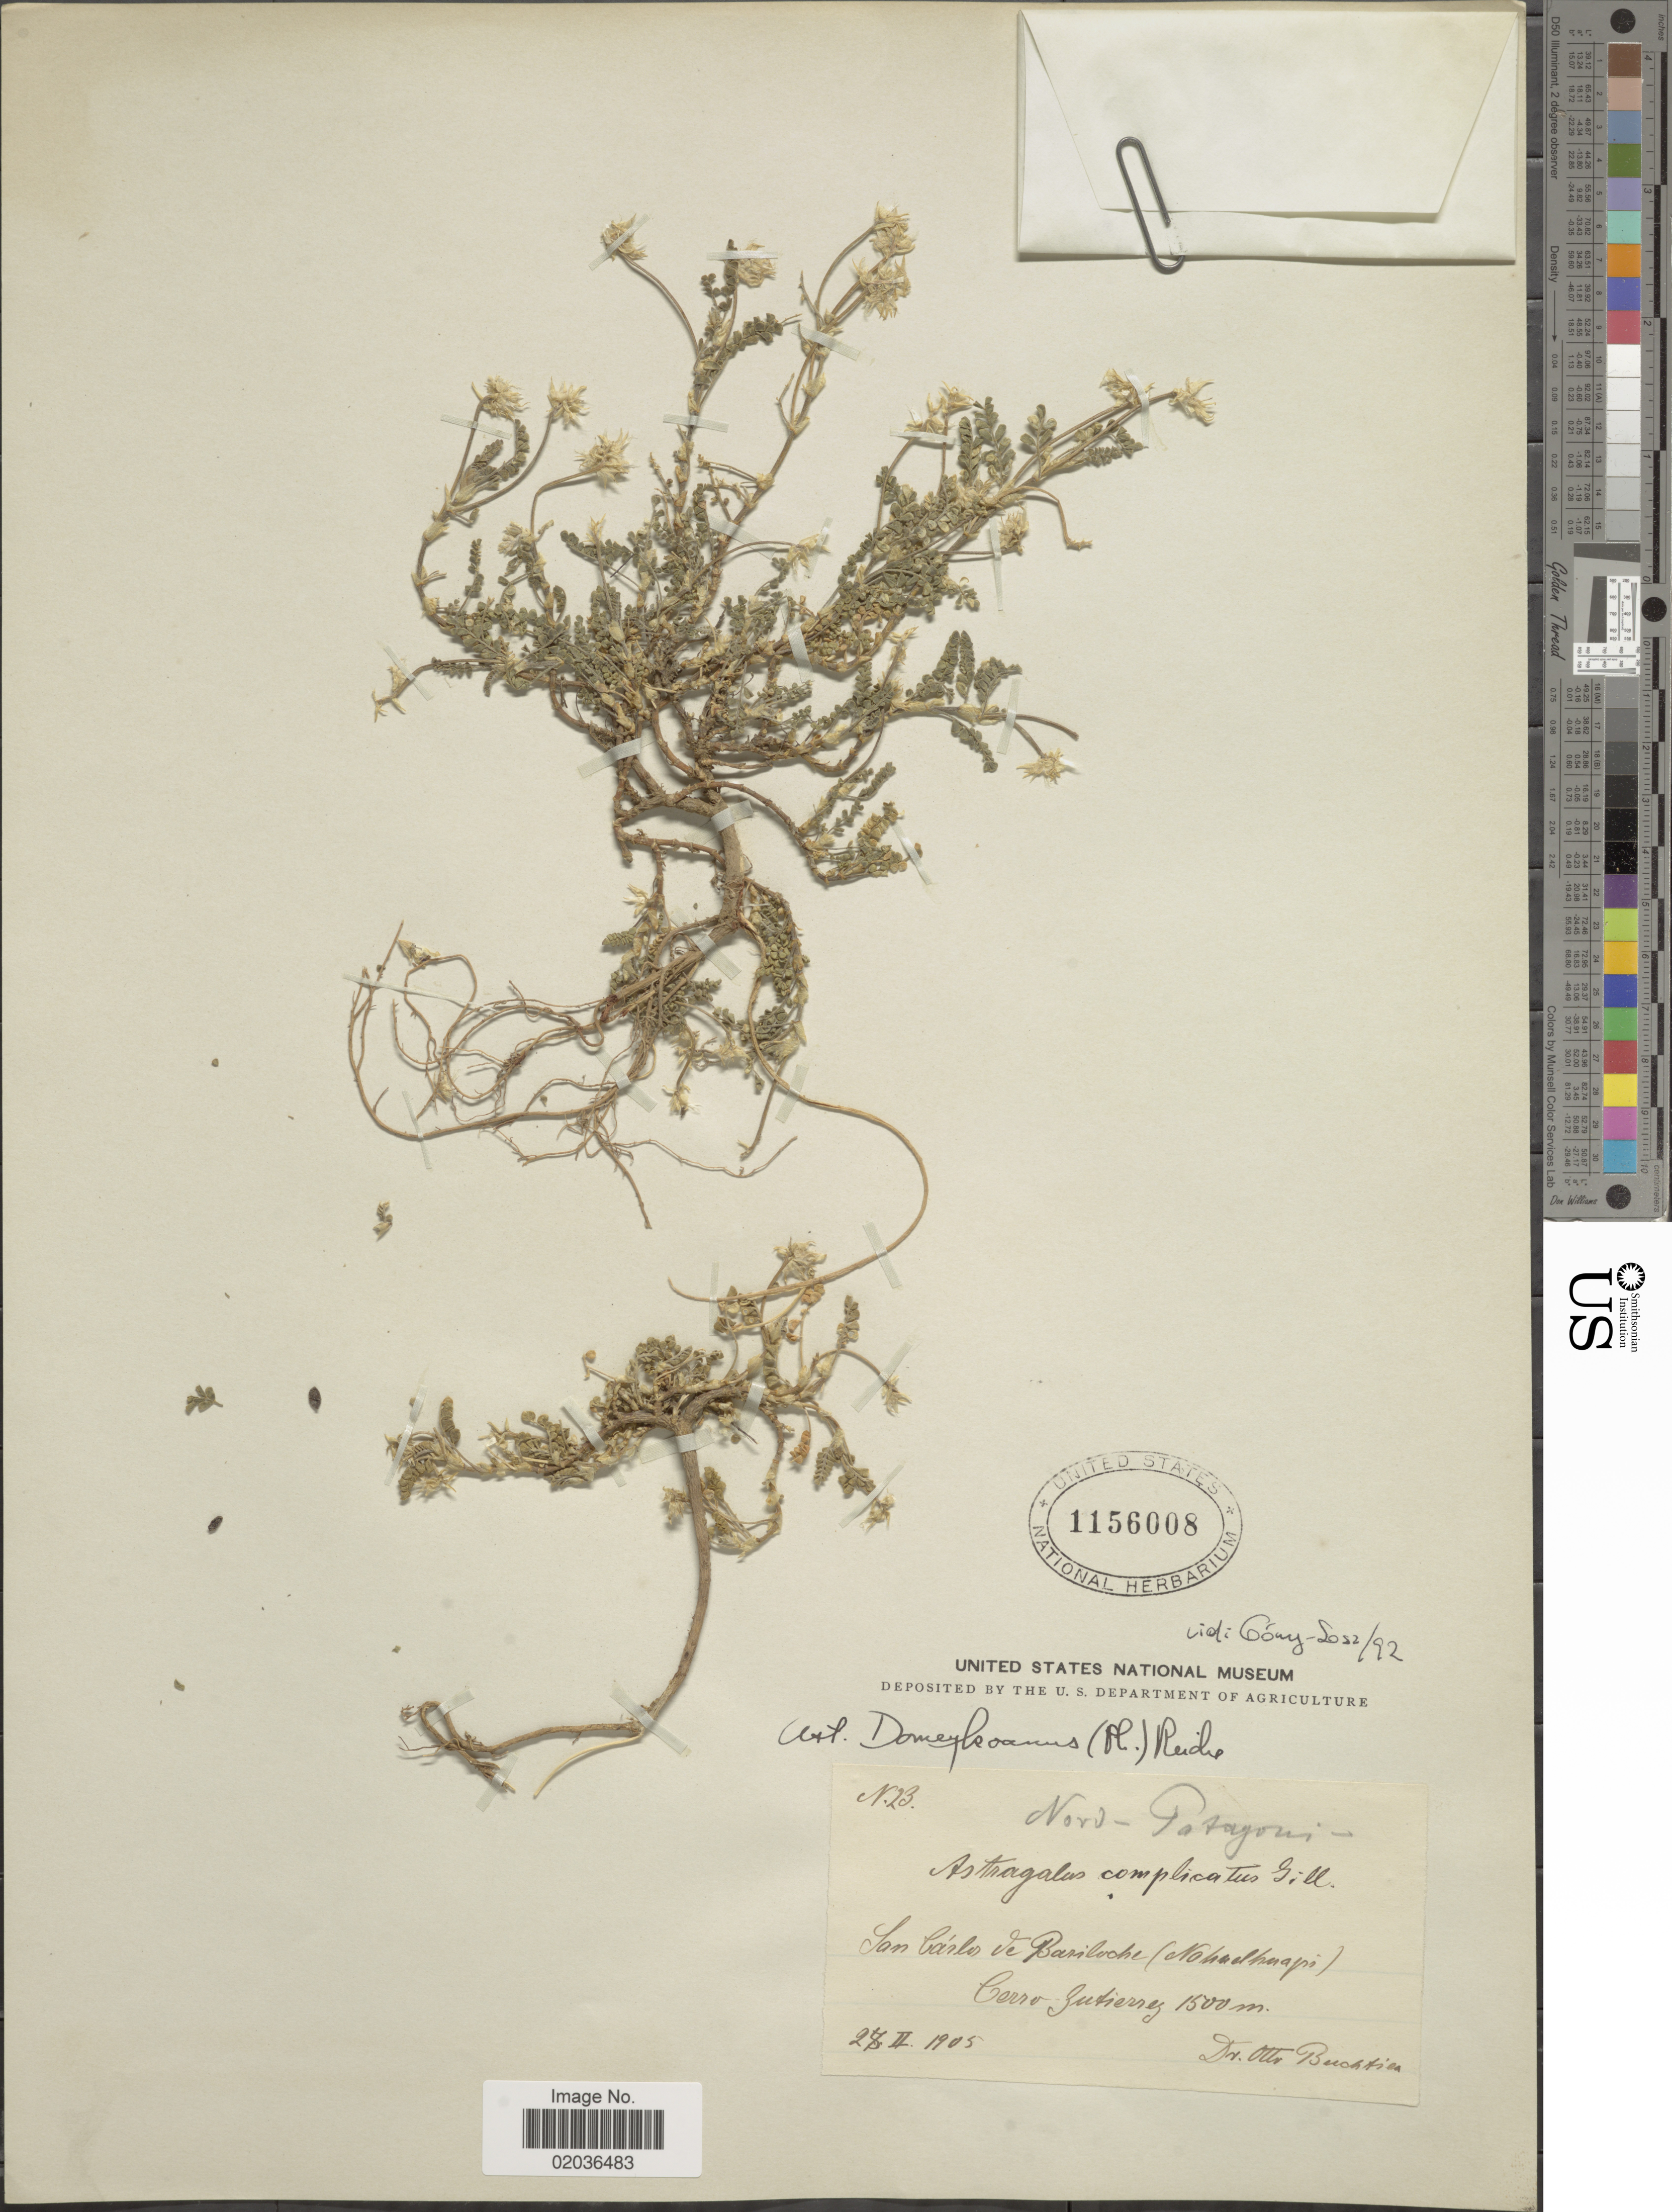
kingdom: Plantae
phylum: Tracheophyta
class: Magnoliopsida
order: Fabales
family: Fabaceae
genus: Astragalus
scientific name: Astragalus domeykoanus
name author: (Phil.) Reiche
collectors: O. Buchtien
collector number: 23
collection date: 1905-02-27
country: Argentina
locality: San Cárlos de Bariloche (Nahuel huapi) Cerro Gutierrez.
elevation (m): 1500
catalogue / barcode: US 1156008